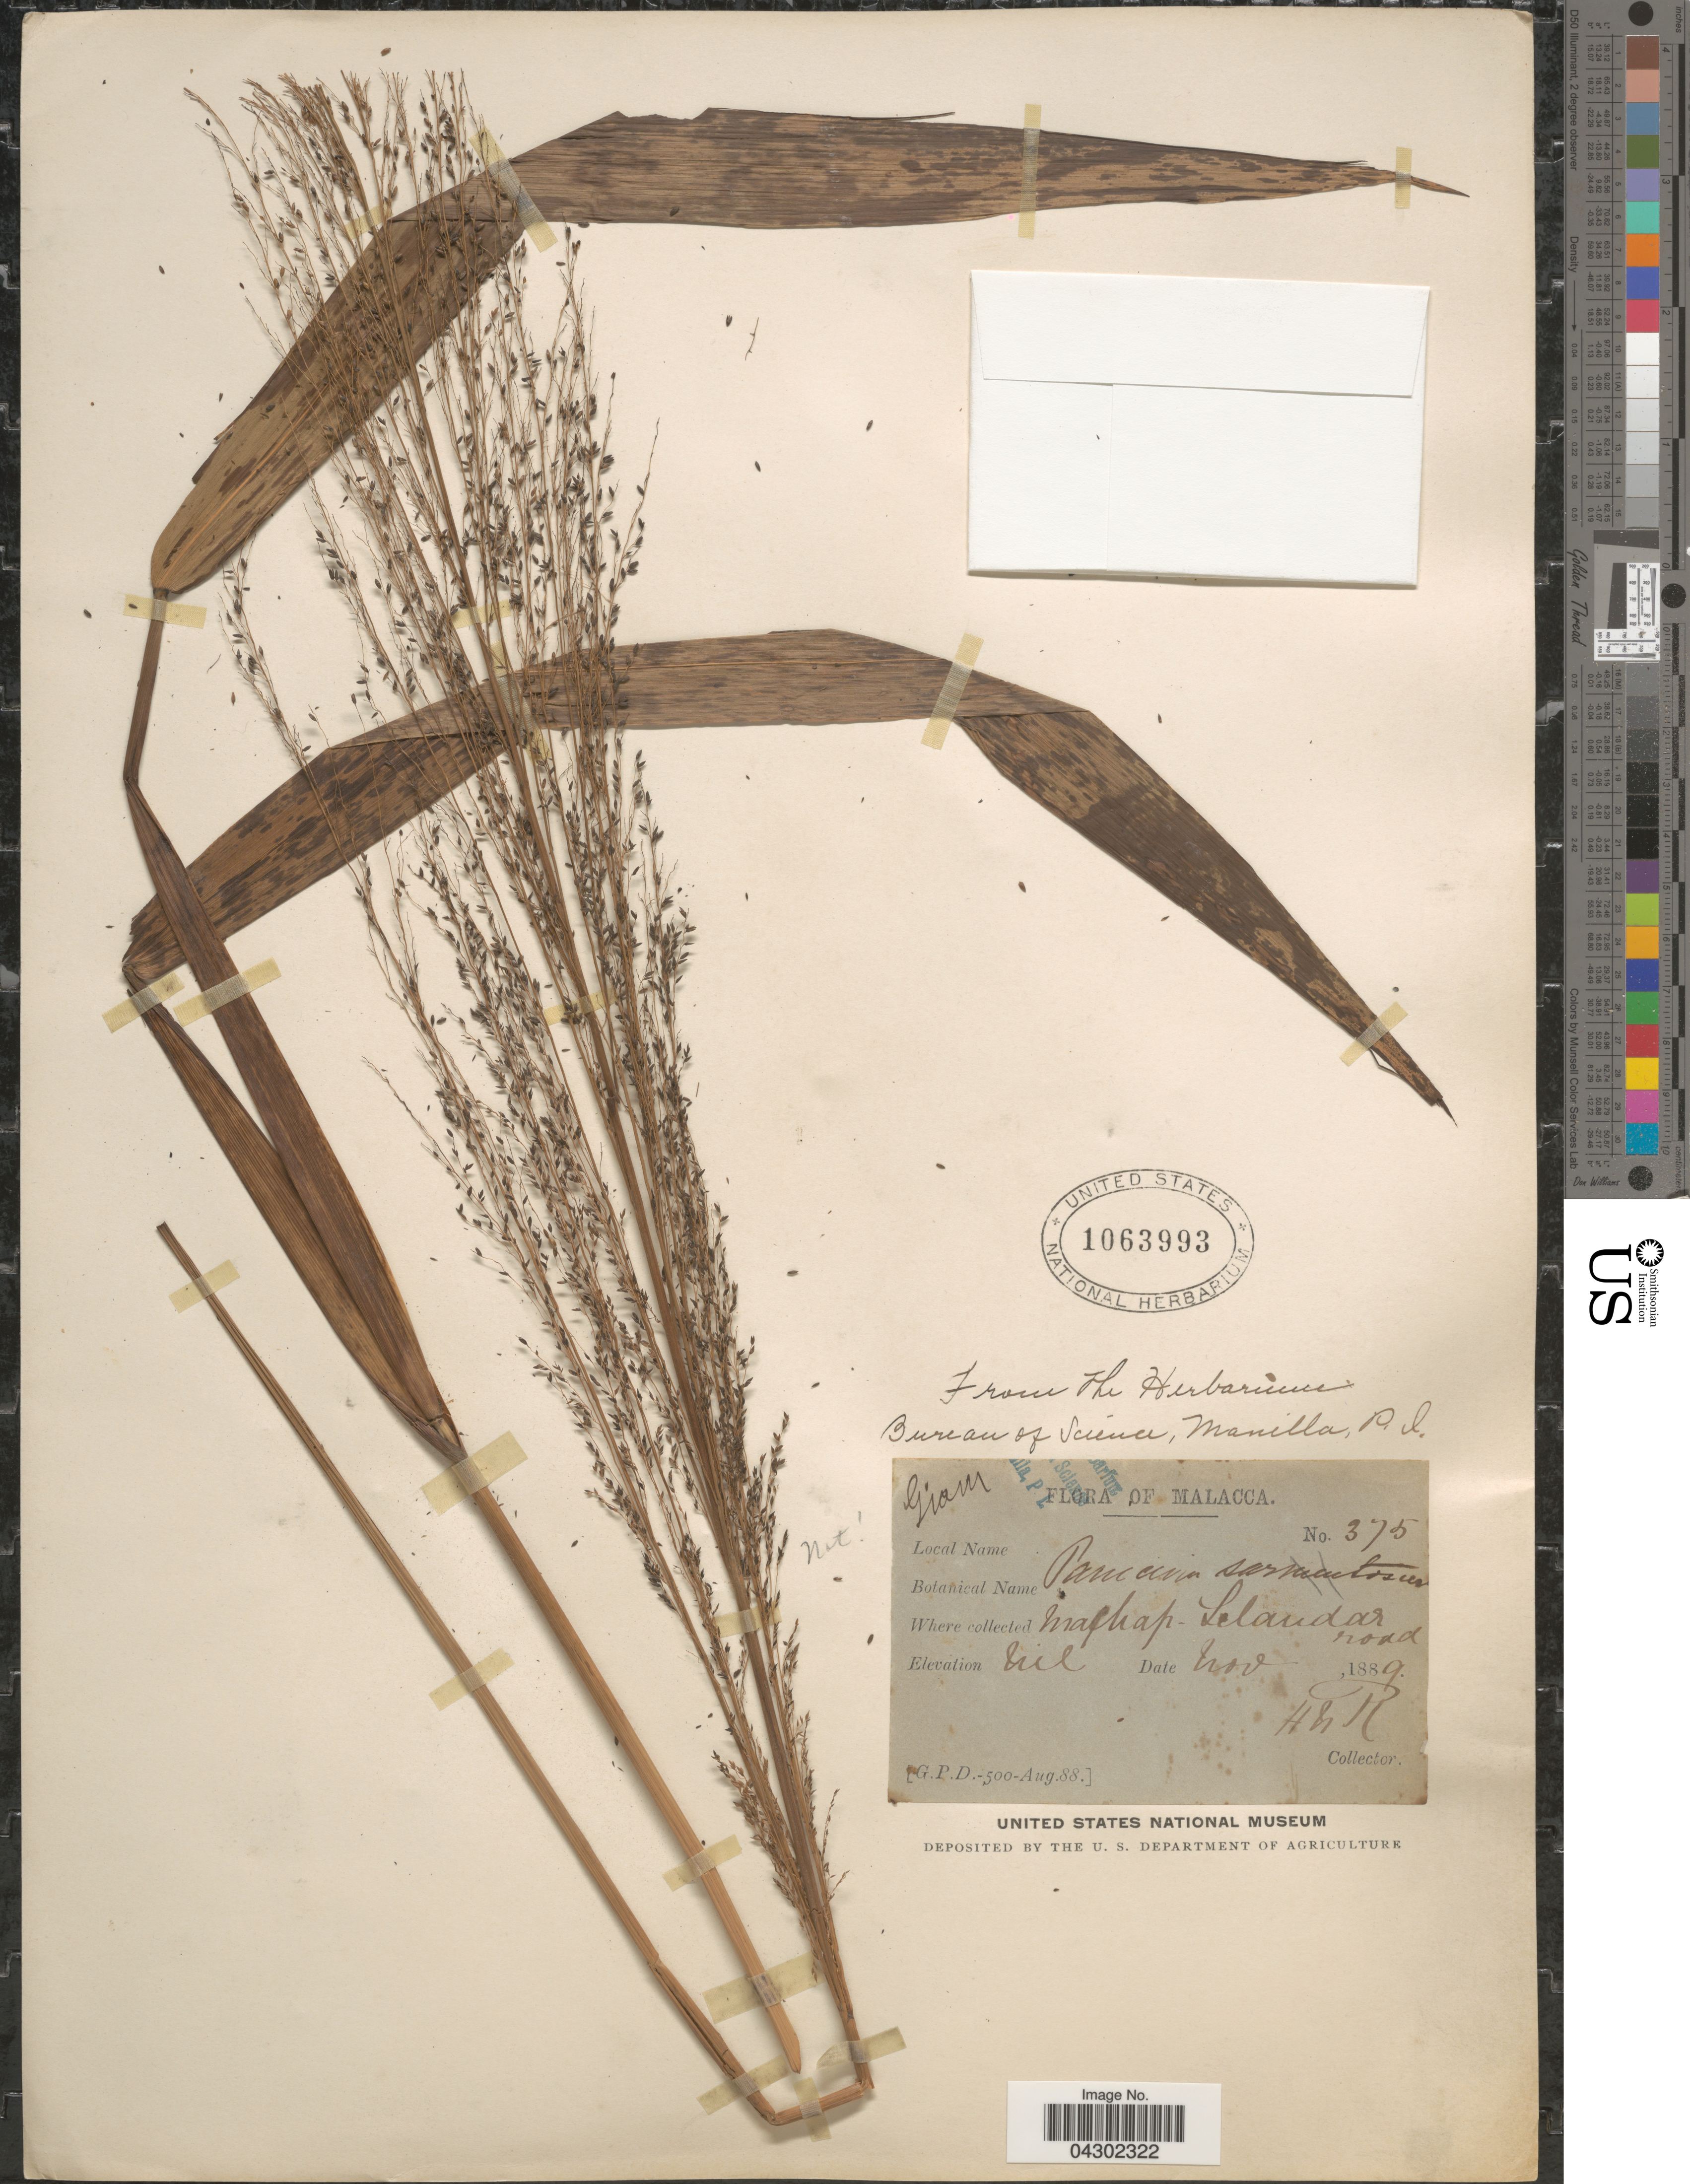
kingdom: Plantae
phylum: Tracheophyta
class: Liliopsida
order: Poales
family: Poaceae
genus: Panicum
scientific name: Panicum sarmentosum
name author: Roxb.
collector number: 375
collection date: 1889-11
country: Malaysia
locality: Mallacca. Machap-Selandar road.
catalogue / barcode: US 1063993